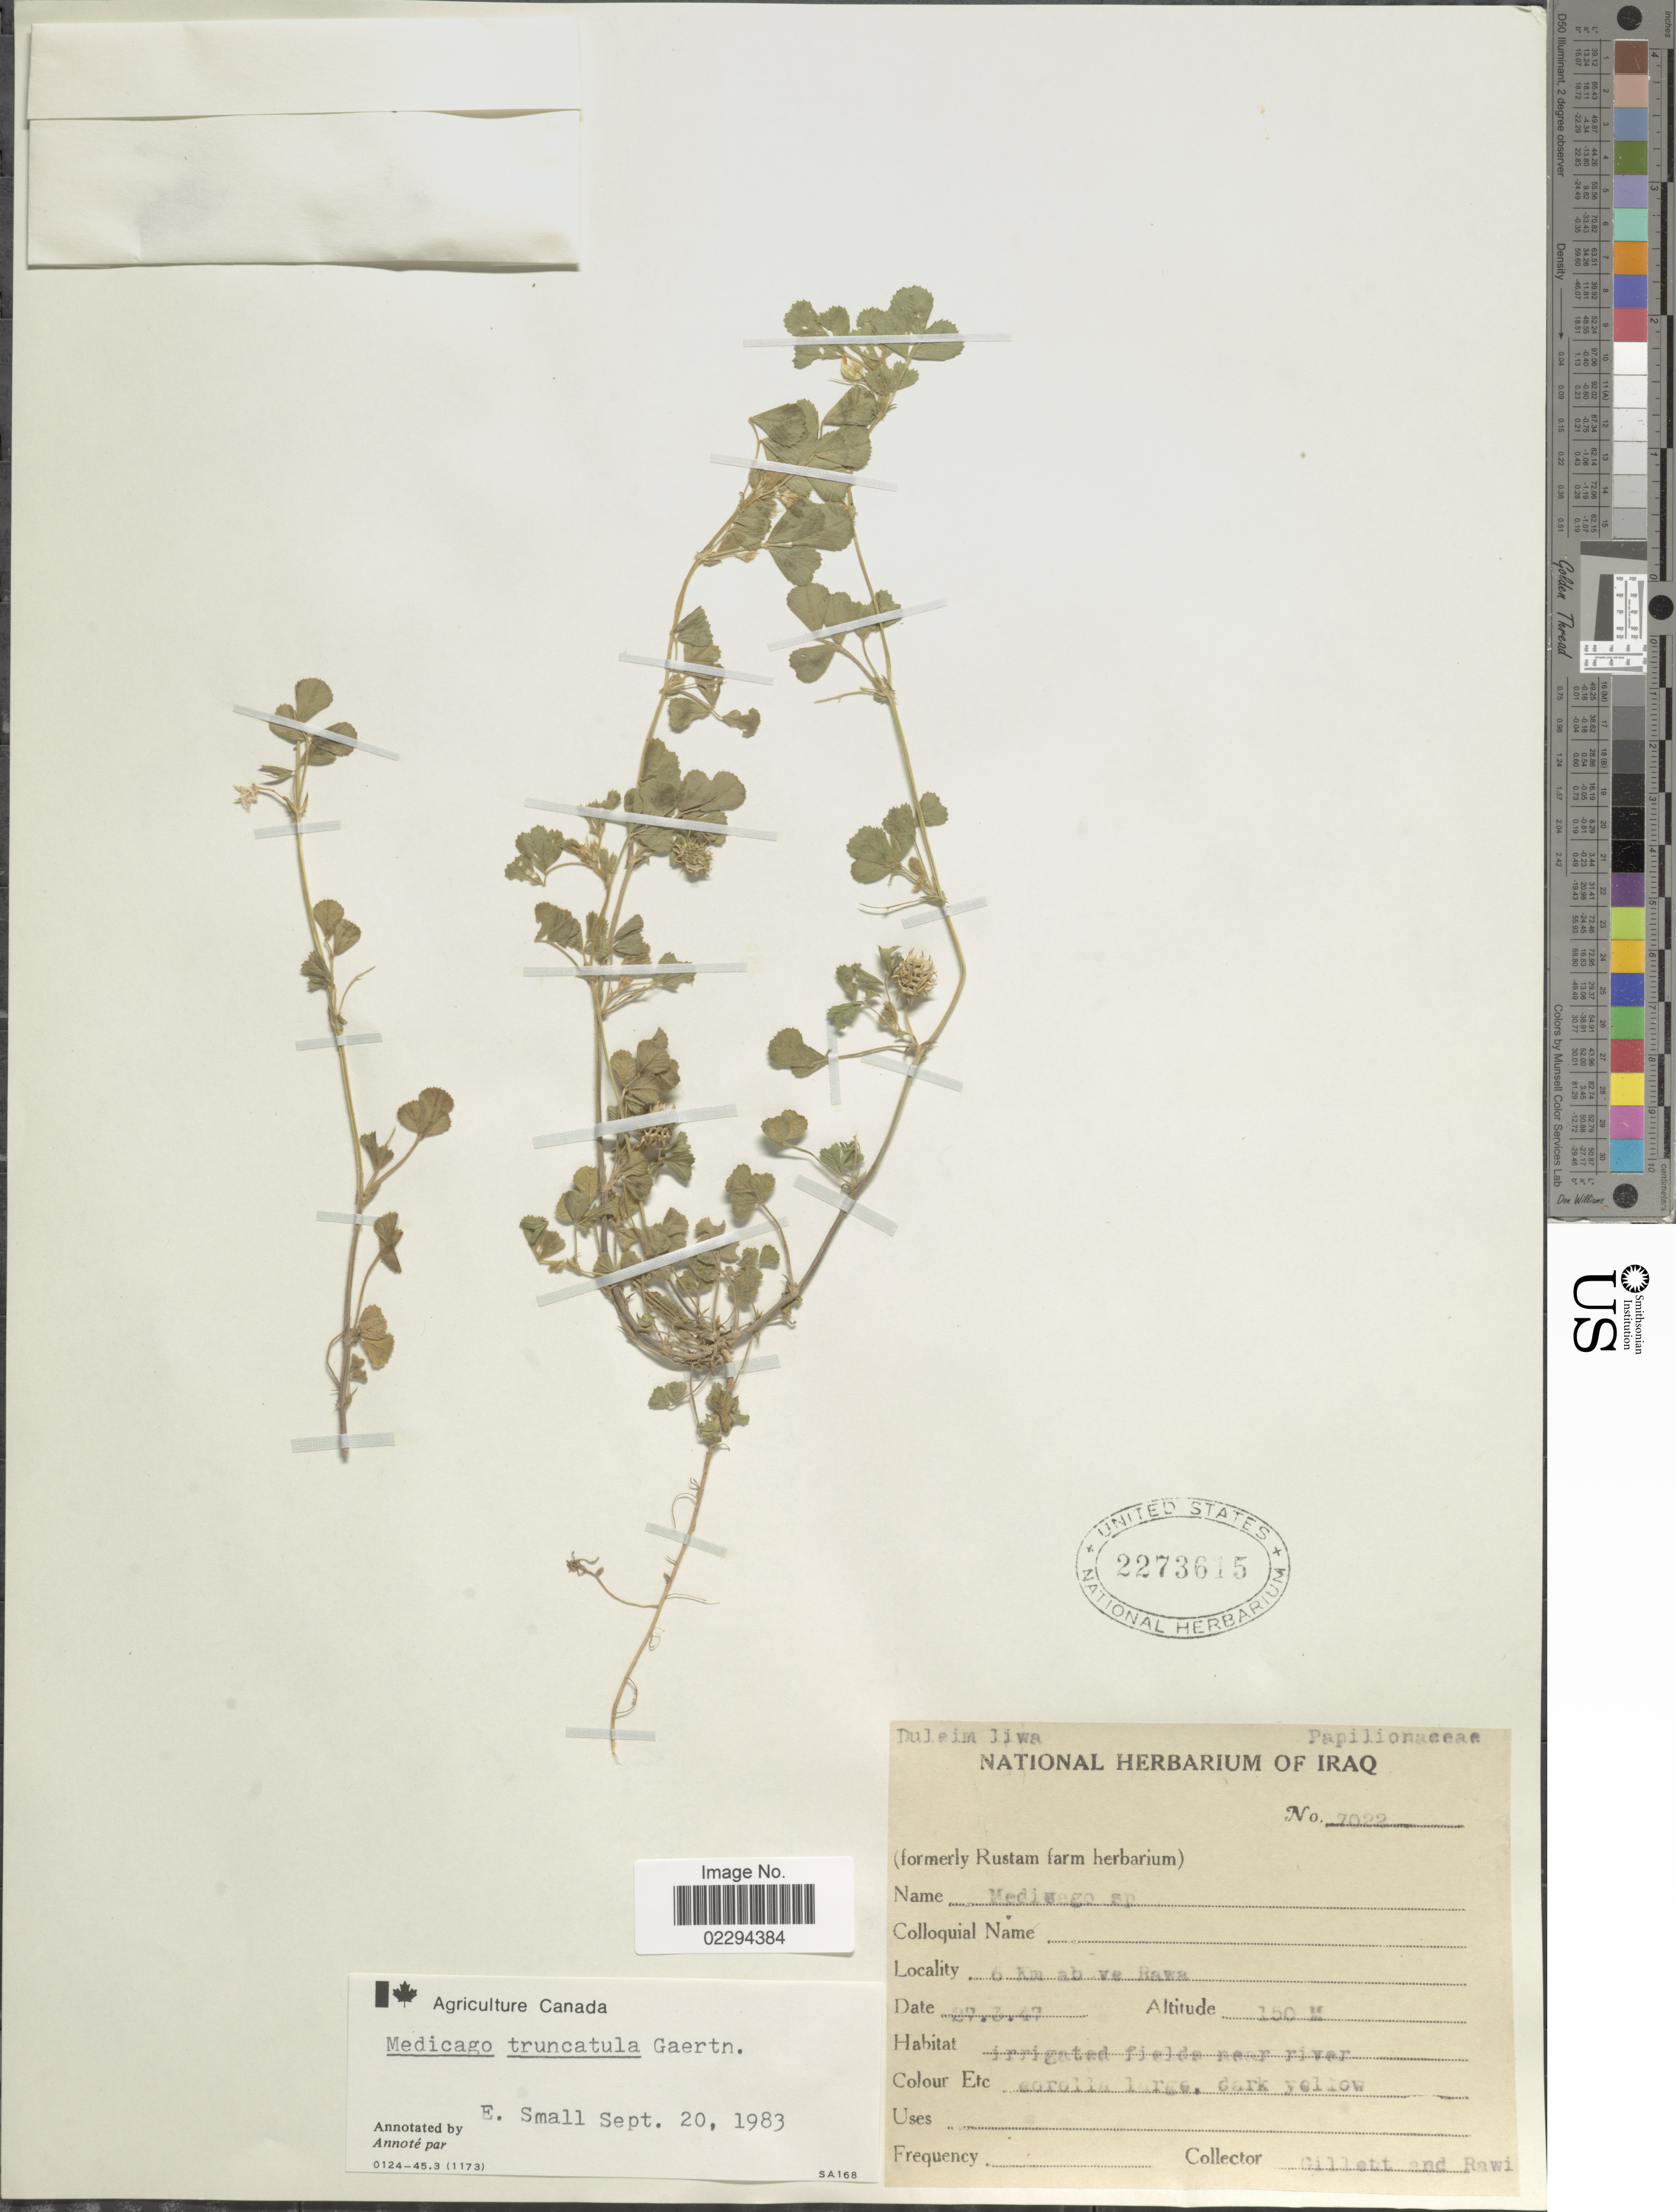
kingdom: Plantae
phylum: Tracheophyta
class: Magnoliopsida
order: Fabales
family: Fabaceae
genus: Medicago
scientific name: Medicago truncatula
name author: Gaertn.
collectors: Gillett, -- & -. Rawi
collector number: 7022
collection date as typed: Transcribed d/m/y: 27/3/47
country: Iraq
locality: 6 Km ab ve Rawa, irrigated fields near river.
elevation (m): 150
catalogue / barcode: US 2273615